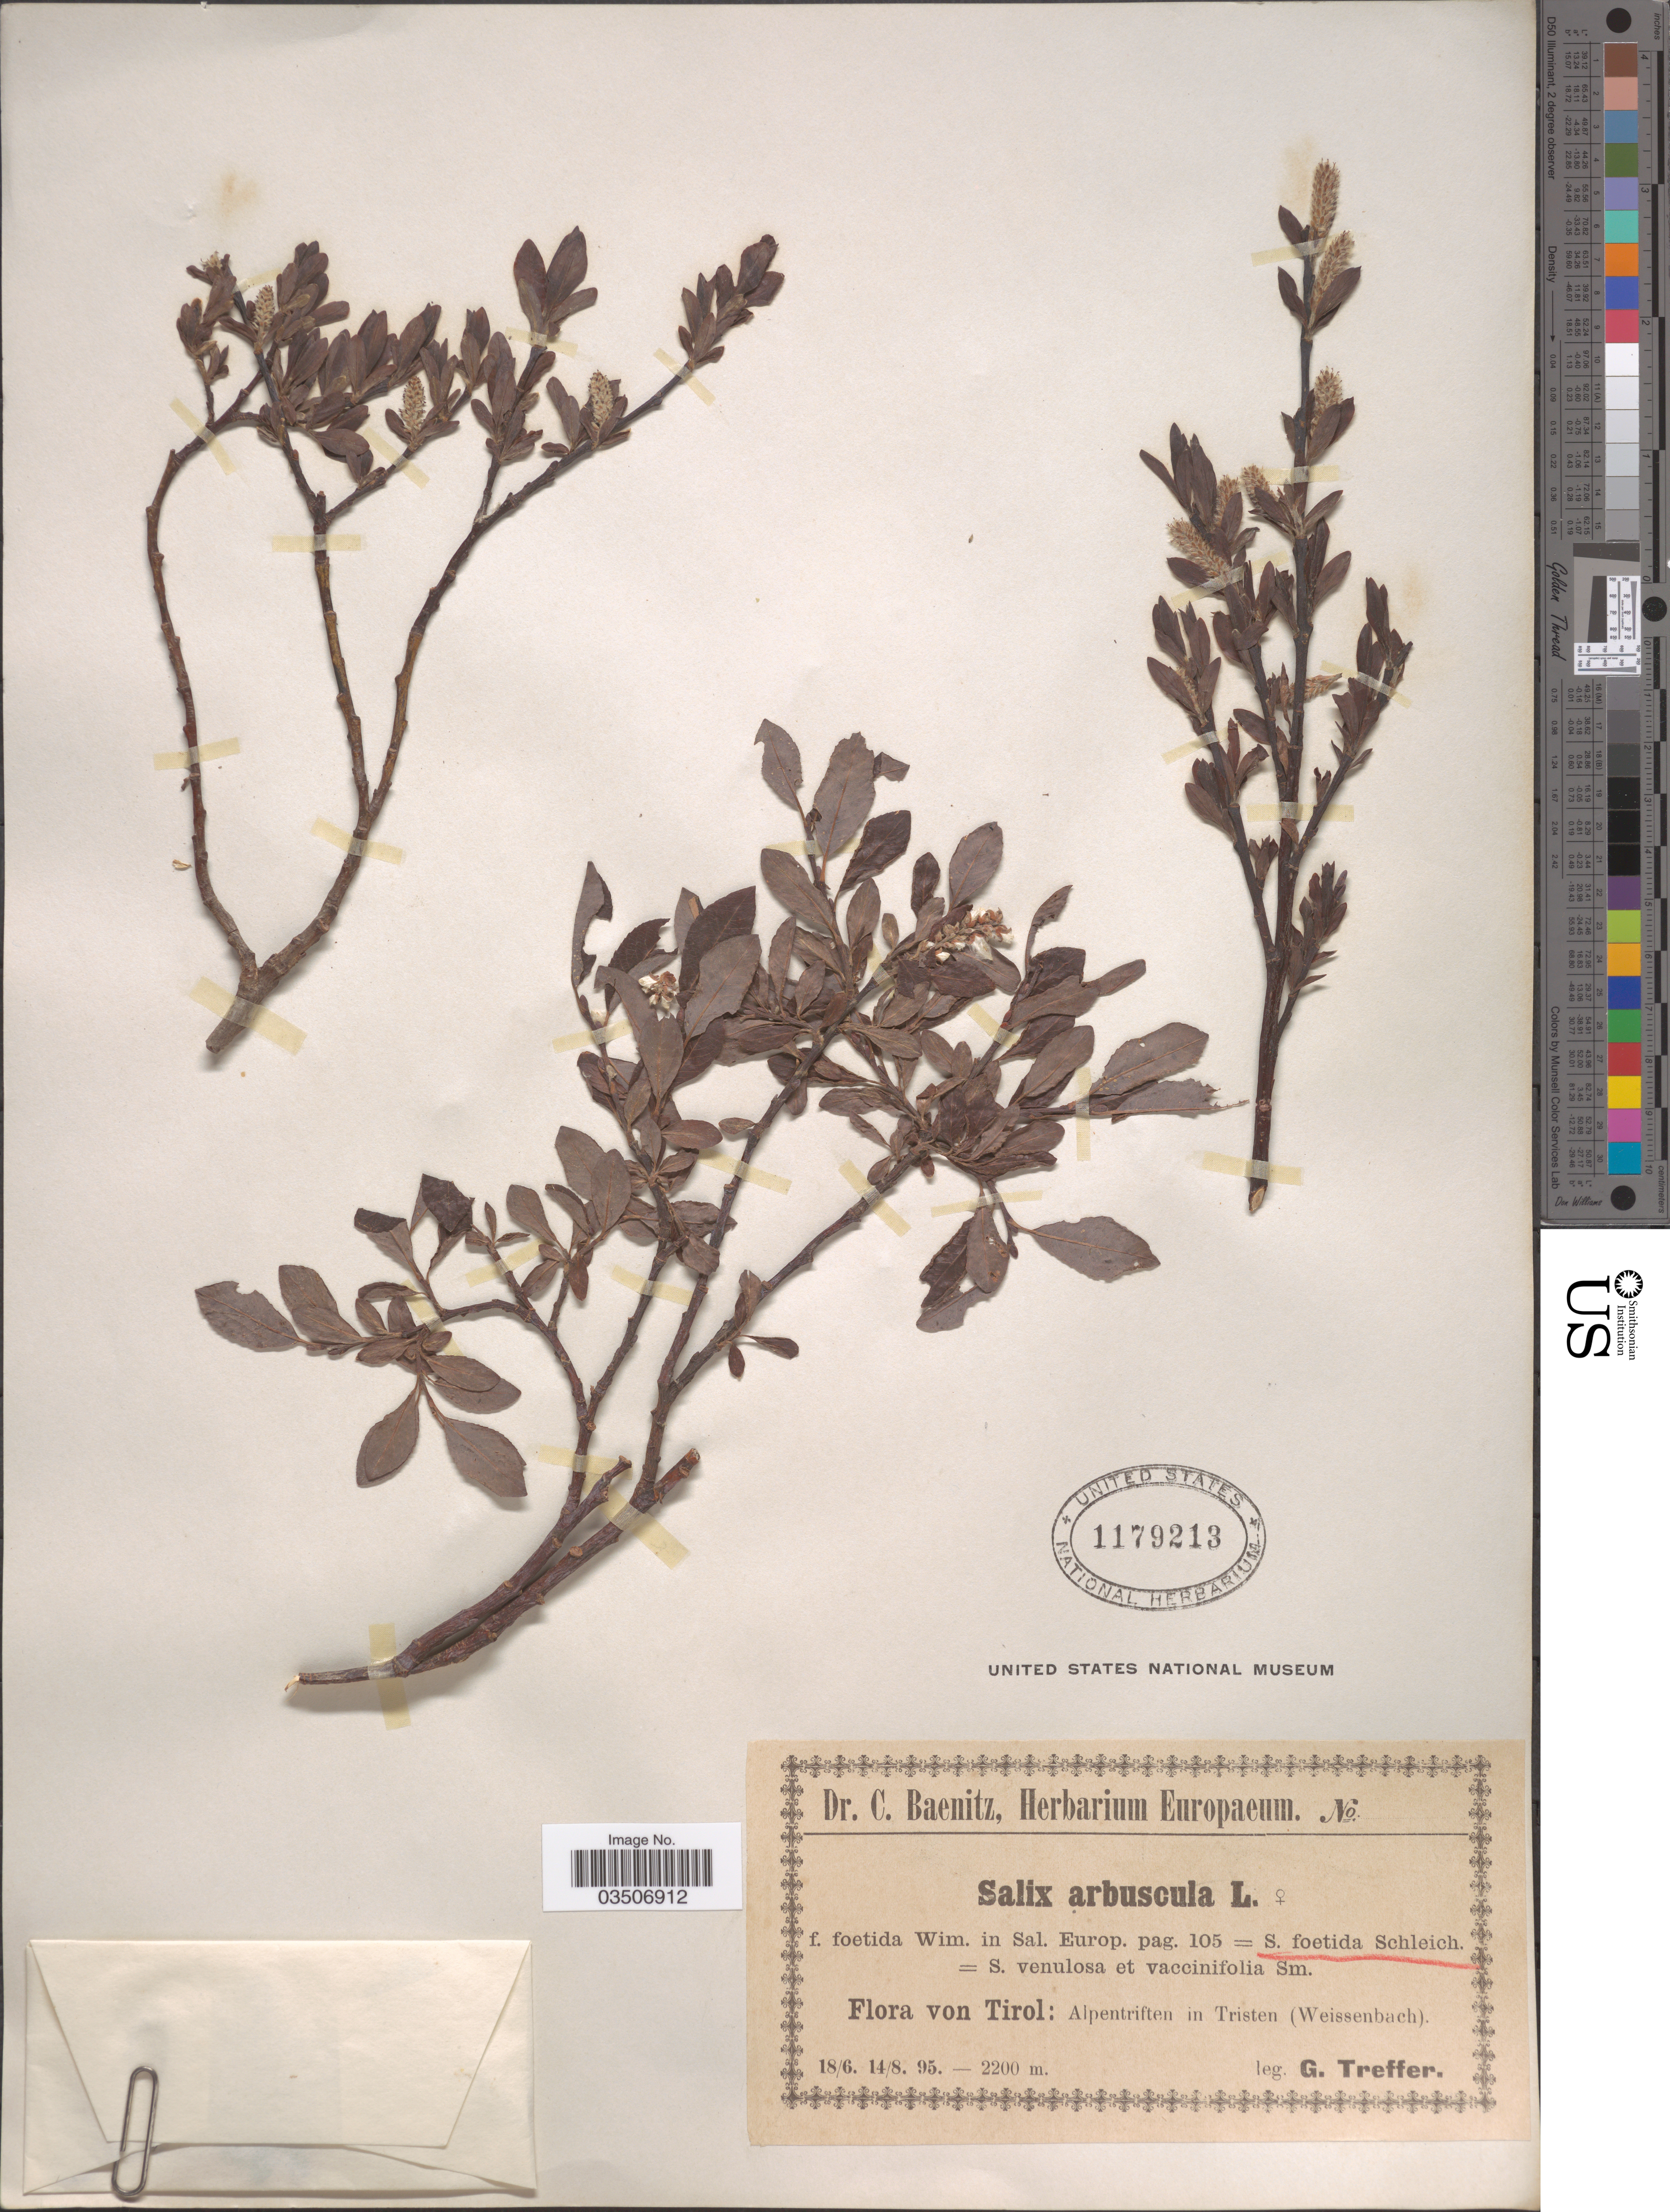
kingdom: Plantae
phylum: Tracheophyta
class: Magnoliopsida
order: Malpighiales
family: Salicaceae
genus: Salix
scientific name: Salix arbuscula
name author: L.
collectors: G. Treffer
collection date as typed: Transcribed d/m/y: 18/6/95 to 14/8/95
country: Austria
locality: Tirol: Alpentriften in Tristen (Weissenbach).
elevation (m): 2200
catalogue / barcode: US 1179213